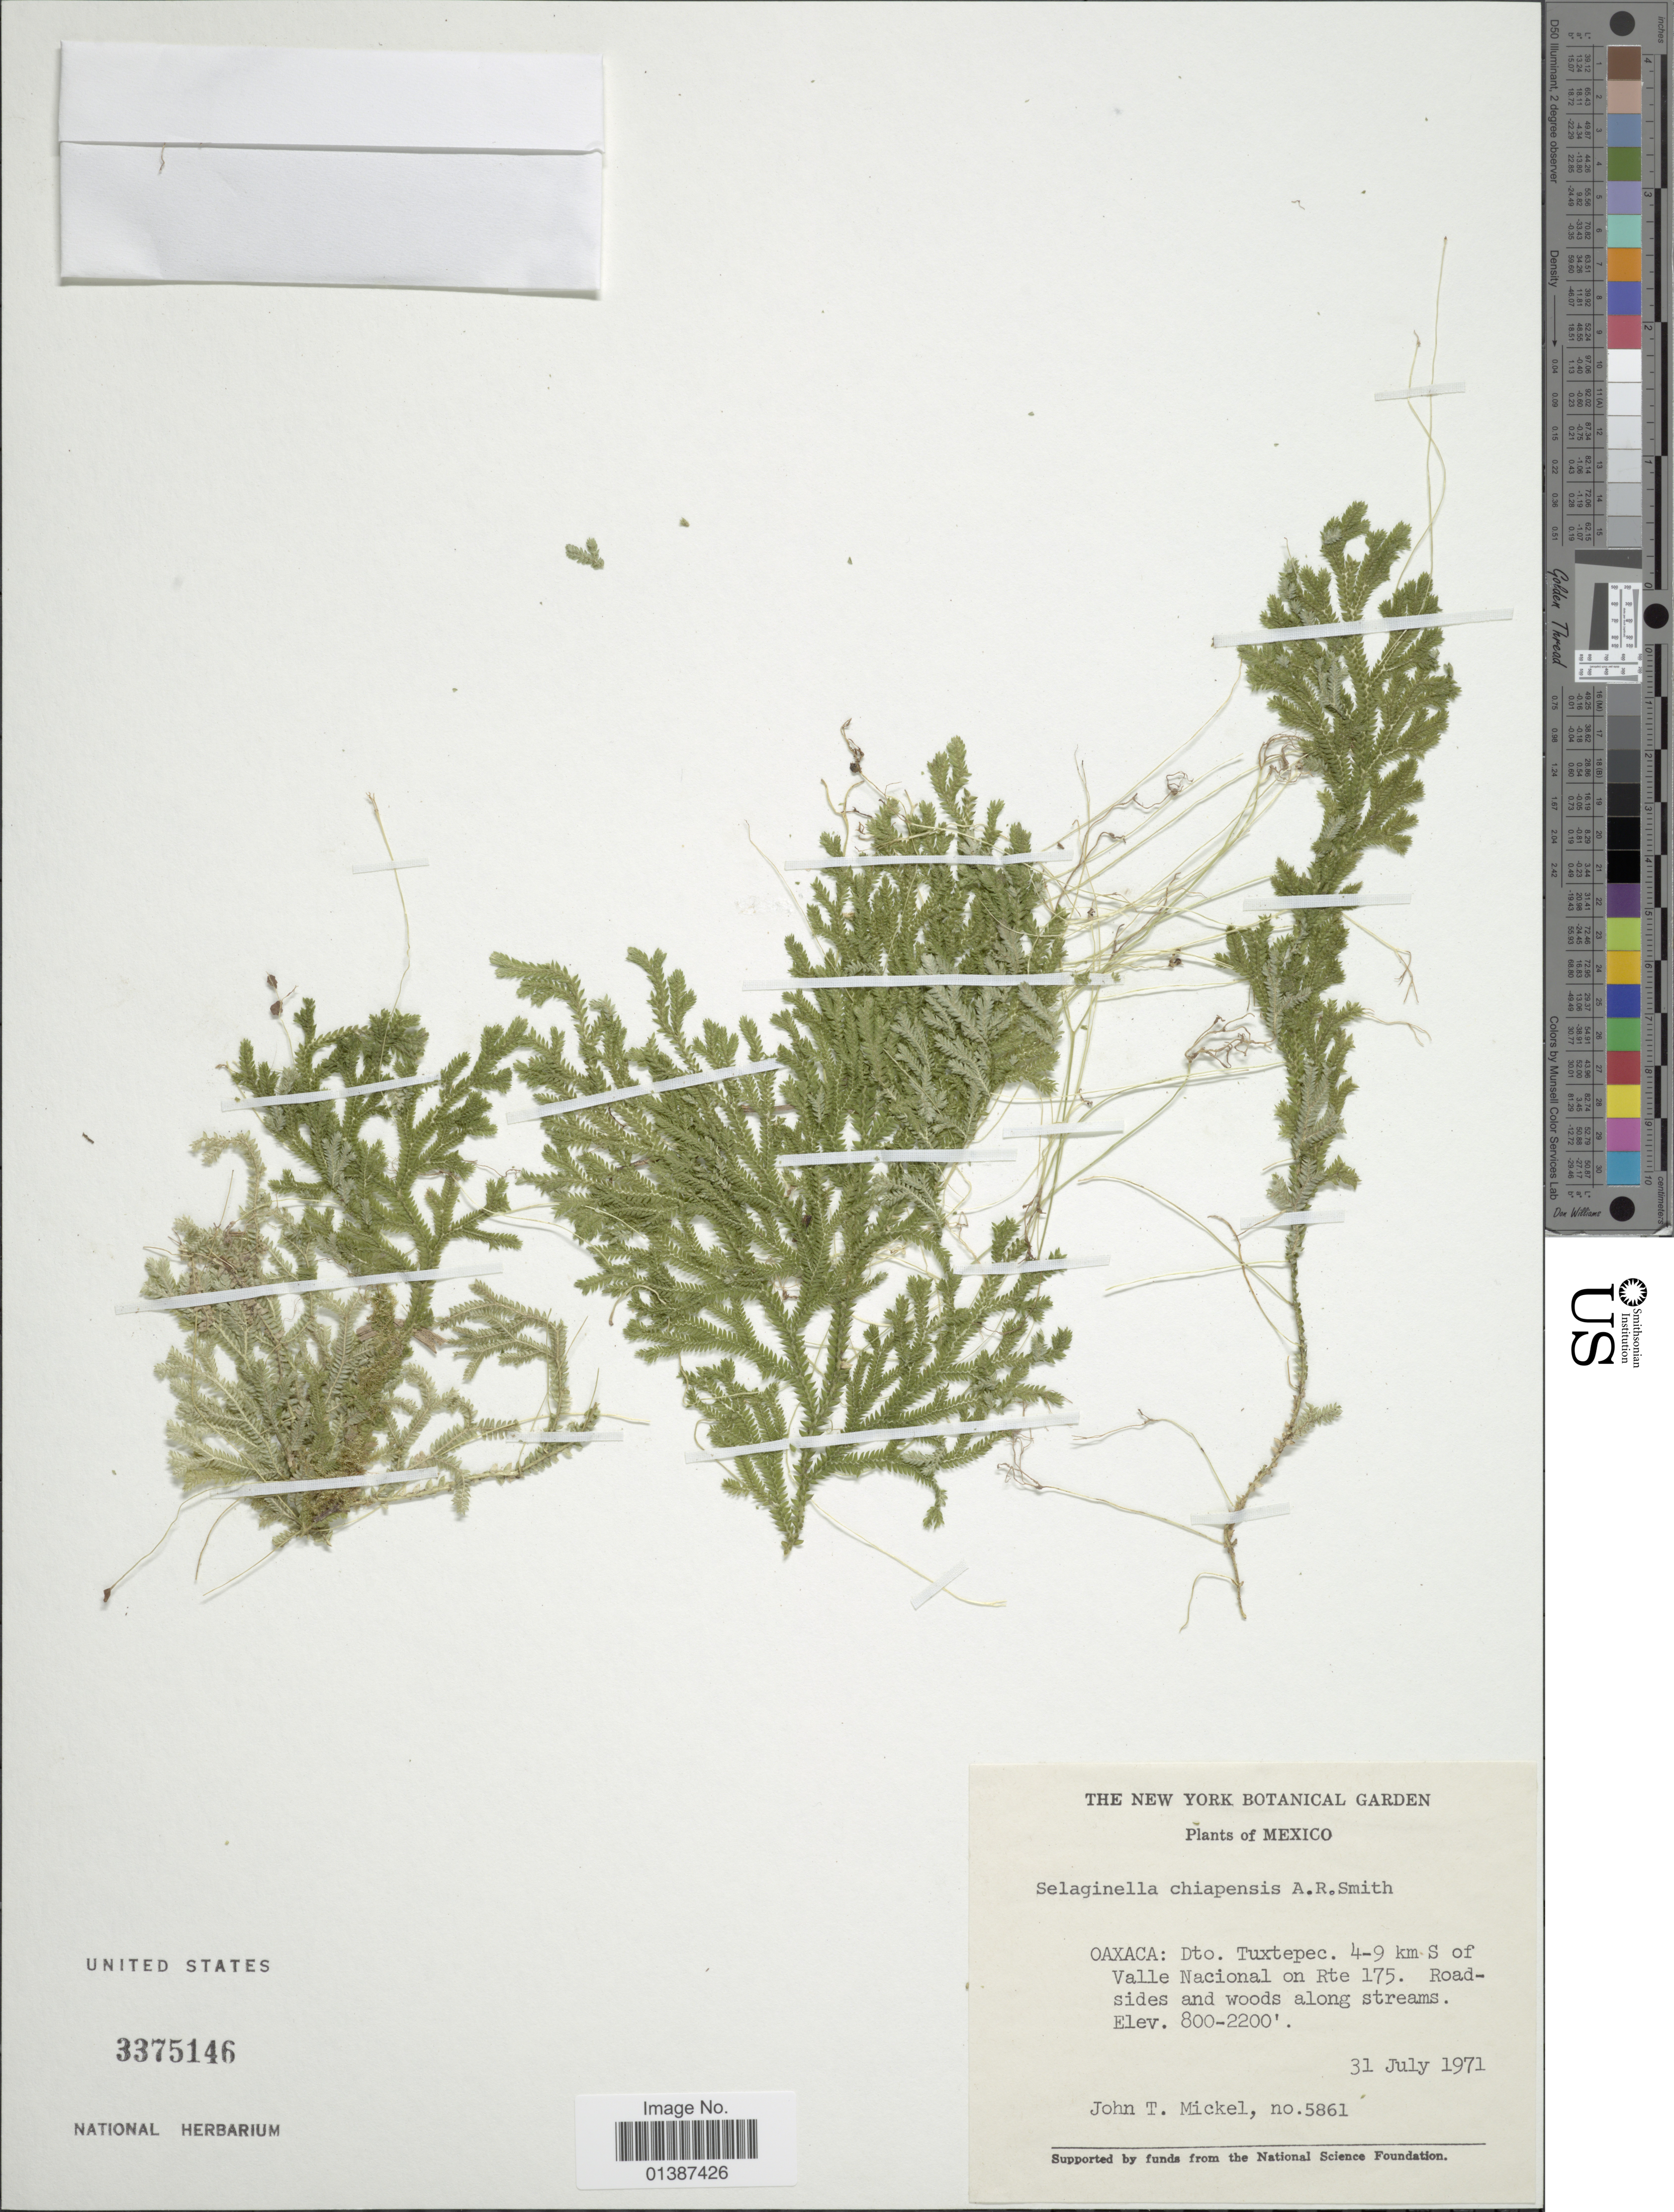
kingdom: Plantae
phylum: Tracheophyta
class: Lycopodiopsida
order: Selaginellales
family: Selaginellaceae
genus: Selaginella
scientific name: Selaginella chiapensis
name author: A.R. Sm.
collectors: J. T. Mickel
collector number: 5861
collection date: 1971-07-31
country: Mexico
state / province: Oaxaca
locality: Dto. Tuxtepec. 4-9 km S of Valle Nacional on rte 175. Roadsides and woods along streams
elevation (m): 244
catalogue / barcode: US 3375146